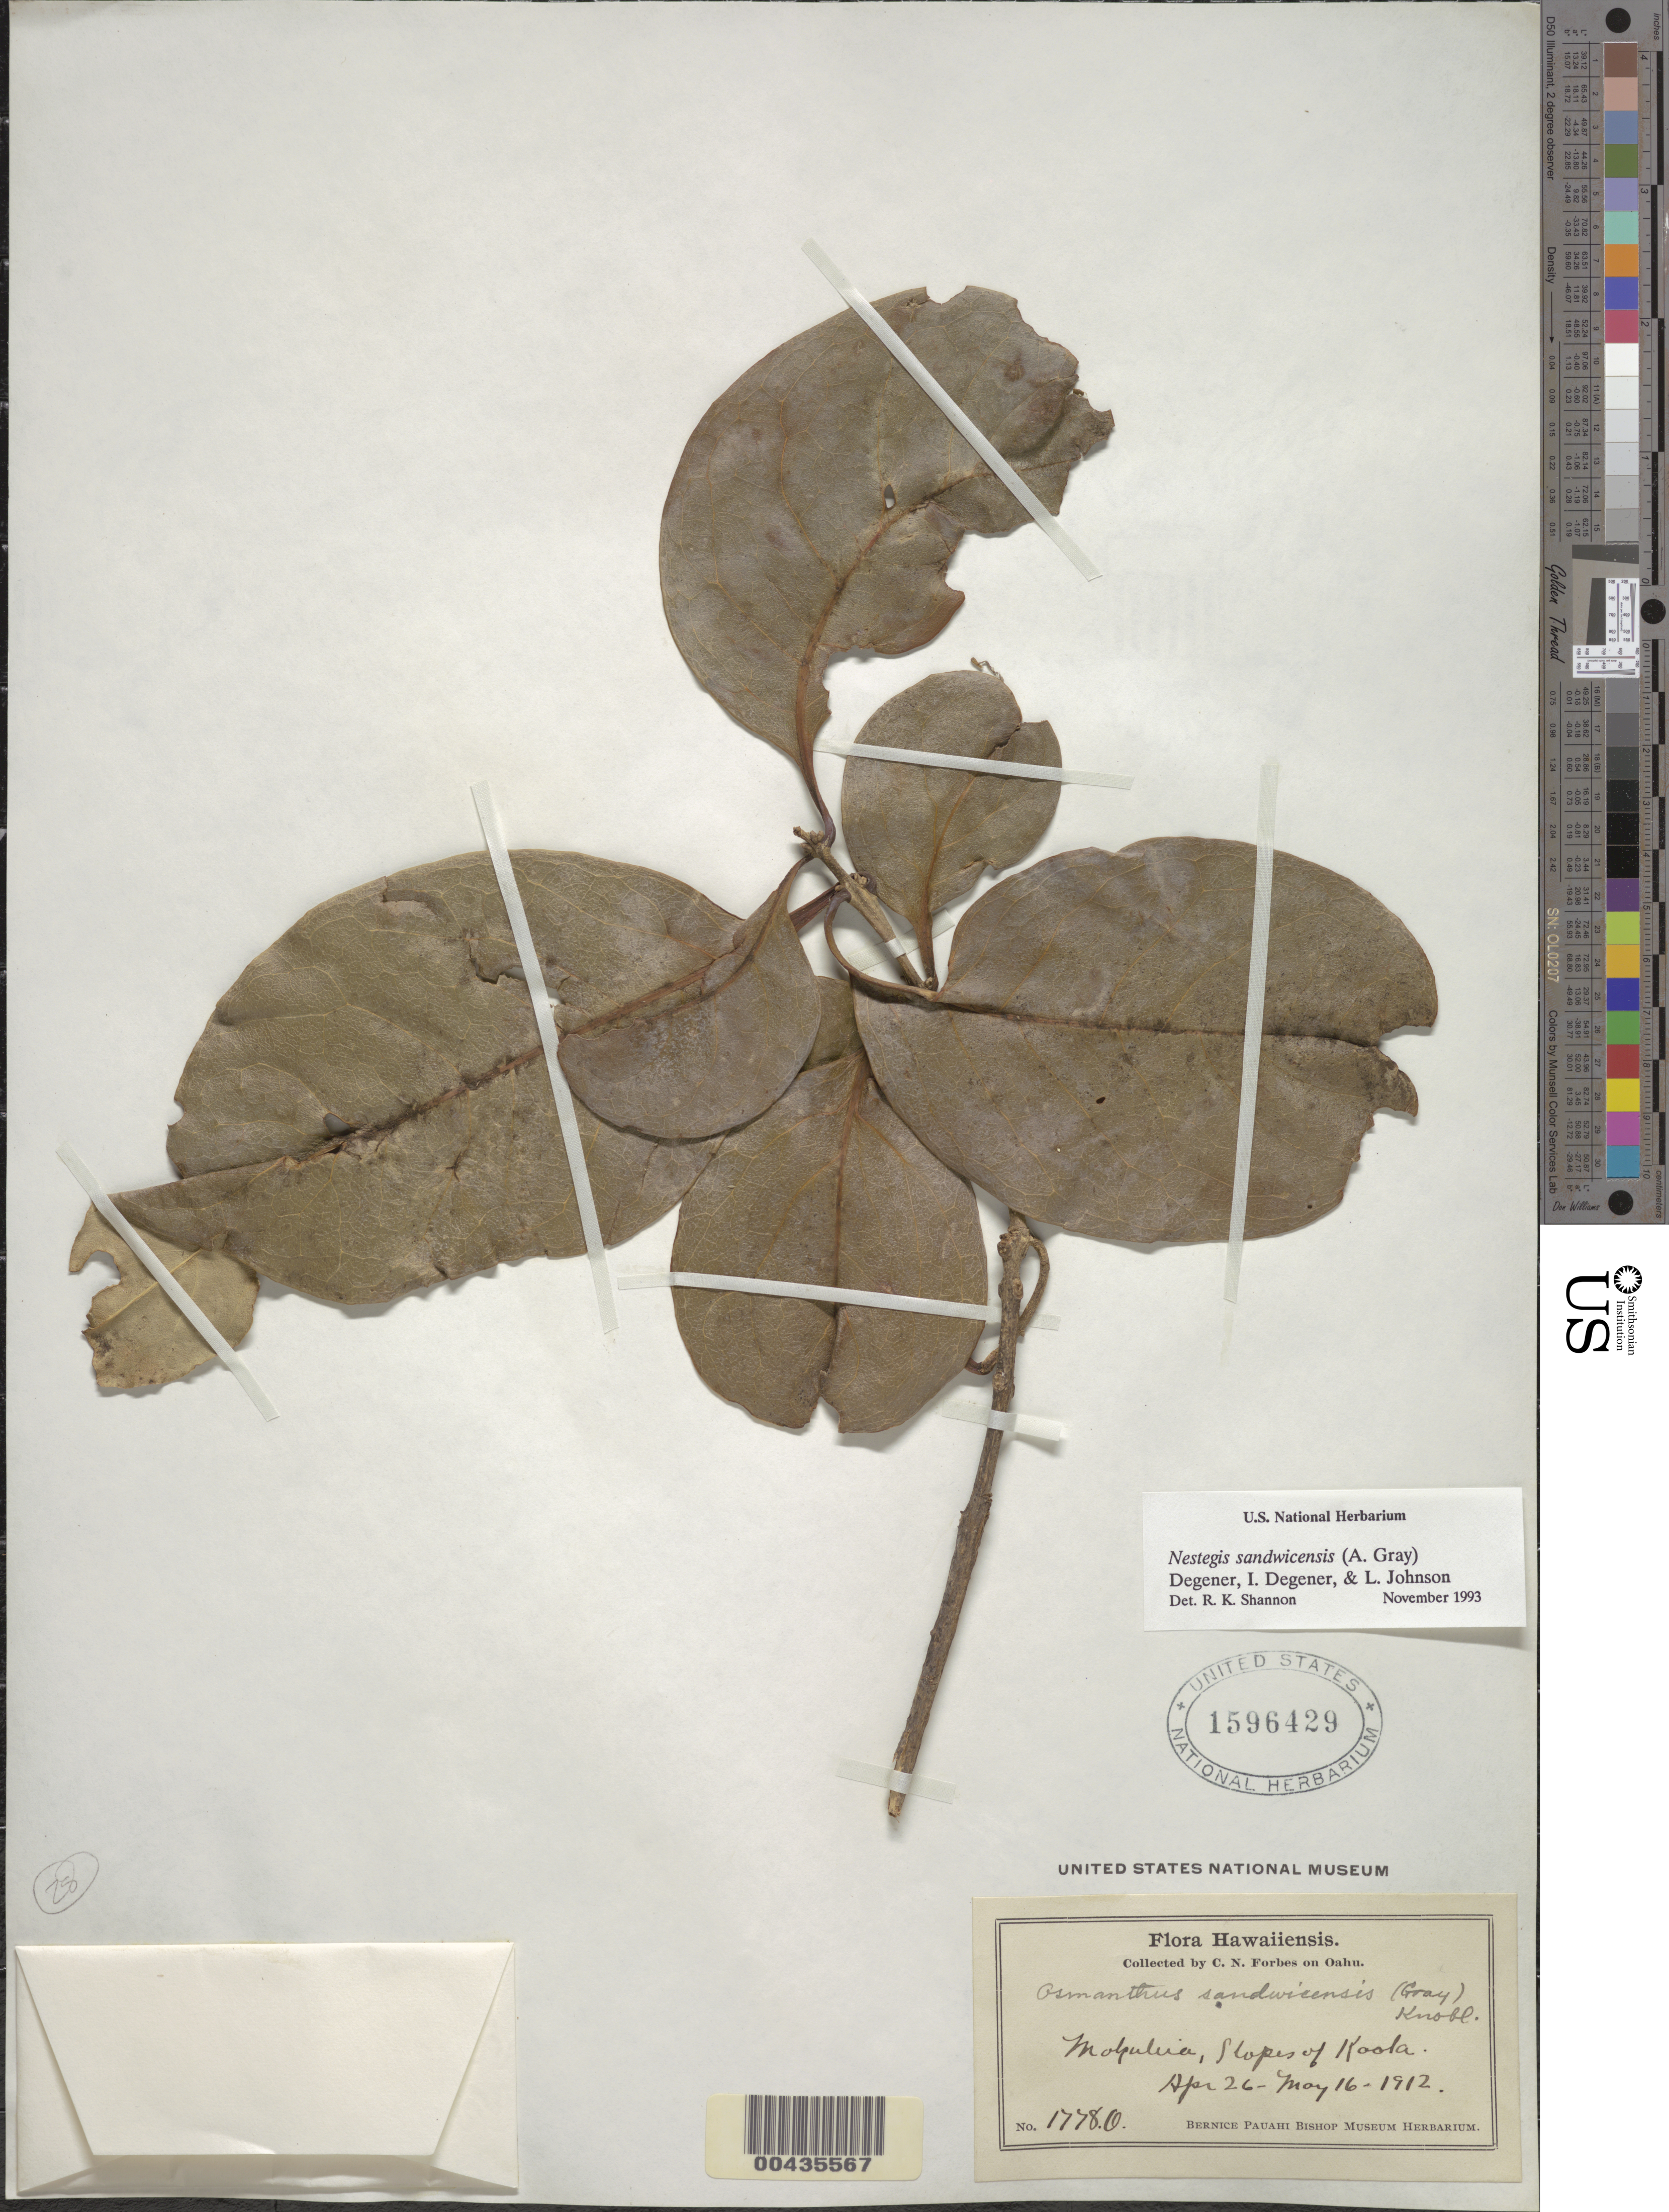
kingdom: Plantae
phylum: Tracheophyta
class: Magnoliopsida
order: Lamiales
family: Oleaceae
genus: Notelaea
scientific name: Notelaea sandwicensis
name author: (A. Gray) Hong-Wa & Besnard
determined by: Wagner, W. L., (BOT), Smithsonian Institution - National Museum of Natural History (UNITED STATES)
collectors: C. N. Forbes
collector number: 1778.O.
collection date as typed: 26 Apr 1912 to 16 May 1912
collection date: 1912-04-26/1912-05-16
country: United States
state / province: Hawaii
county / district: Honolulu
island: Oahu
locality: Mokuleia, slopes of Kaala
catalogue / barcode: US 1596429